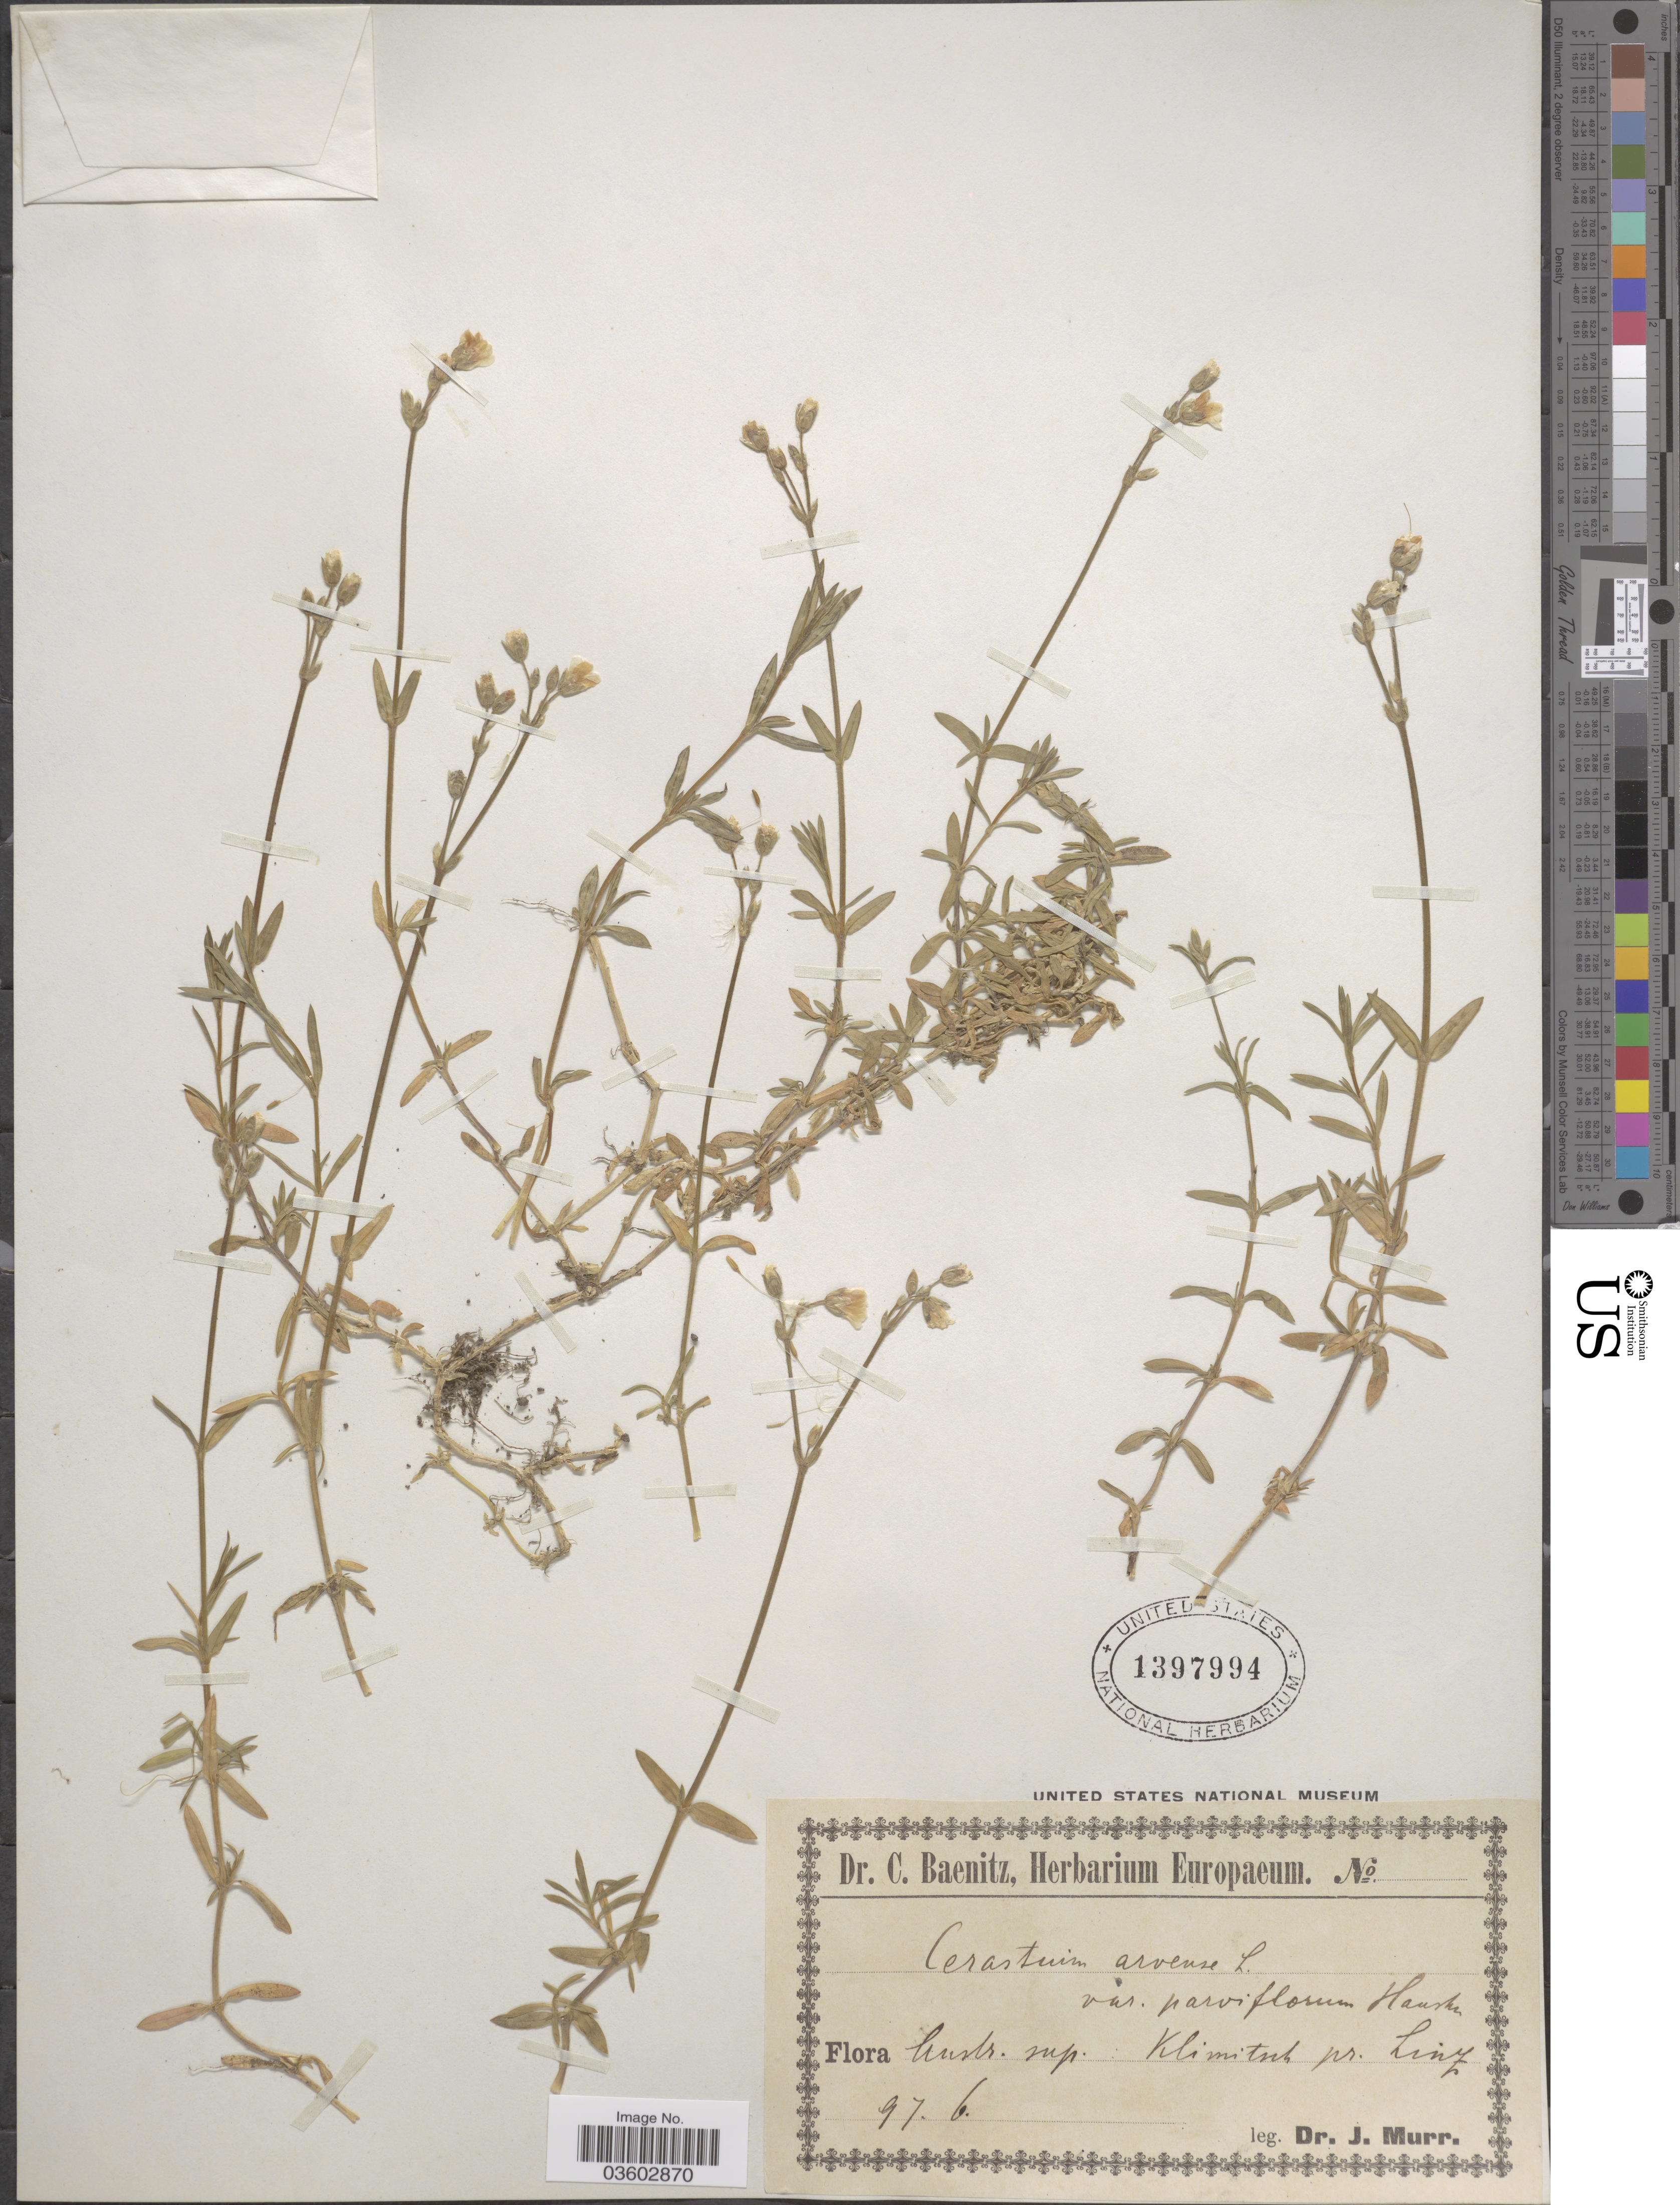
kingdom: Plantae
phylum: Tracheophyta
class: Magnoliopsida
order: Caryophyllales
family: Caryophyllaceae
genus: Cerastium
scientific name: Cerastium arvense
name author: L.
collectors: J. Murr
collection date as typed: Transcribed d/m/y: /6/97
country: Austria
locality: Austr. sup.: Klimitsch pr. Linz.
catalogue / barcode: US 1397994